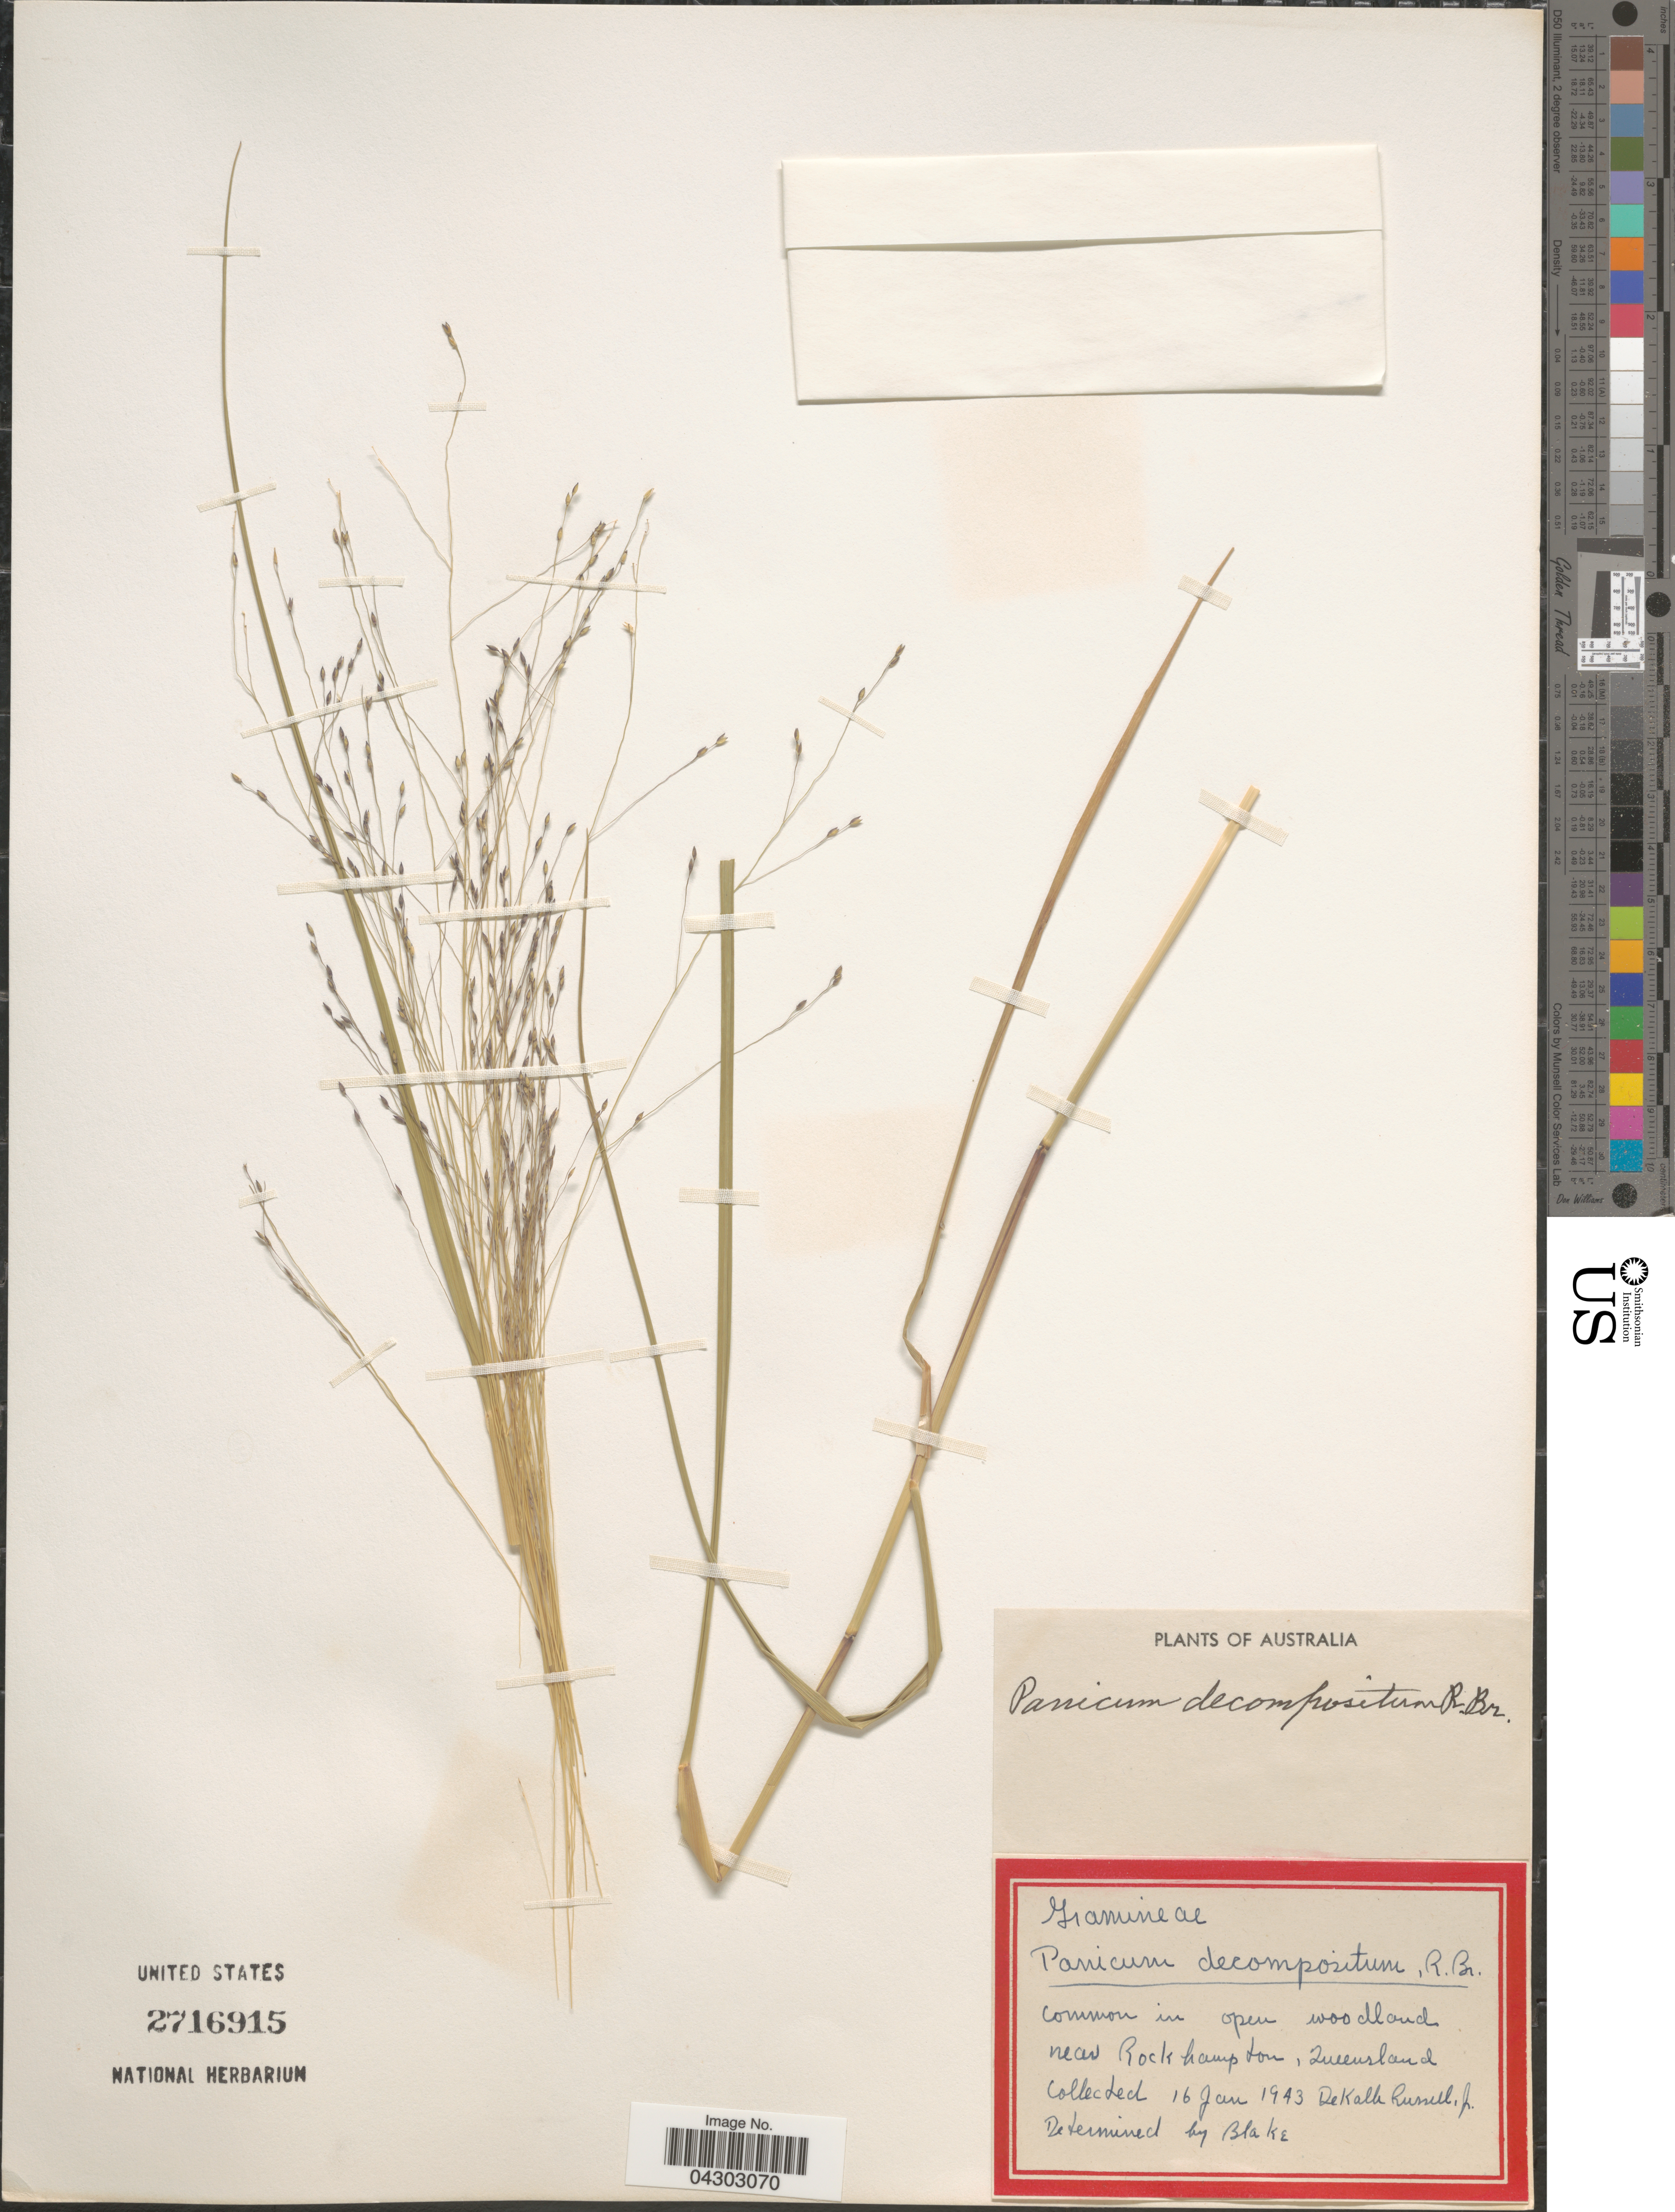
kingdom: Plantae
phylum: Tracheophyta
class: Liliopsida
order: Poales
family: Poaceae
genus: Panicum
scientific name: Panicum decompositum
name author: R. Br.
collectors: D. K. Russell Jr.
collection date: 1943-01-16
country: Australia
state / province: Queensland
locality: Common in open woodland near Rockhampton.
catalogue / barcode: US 2716915